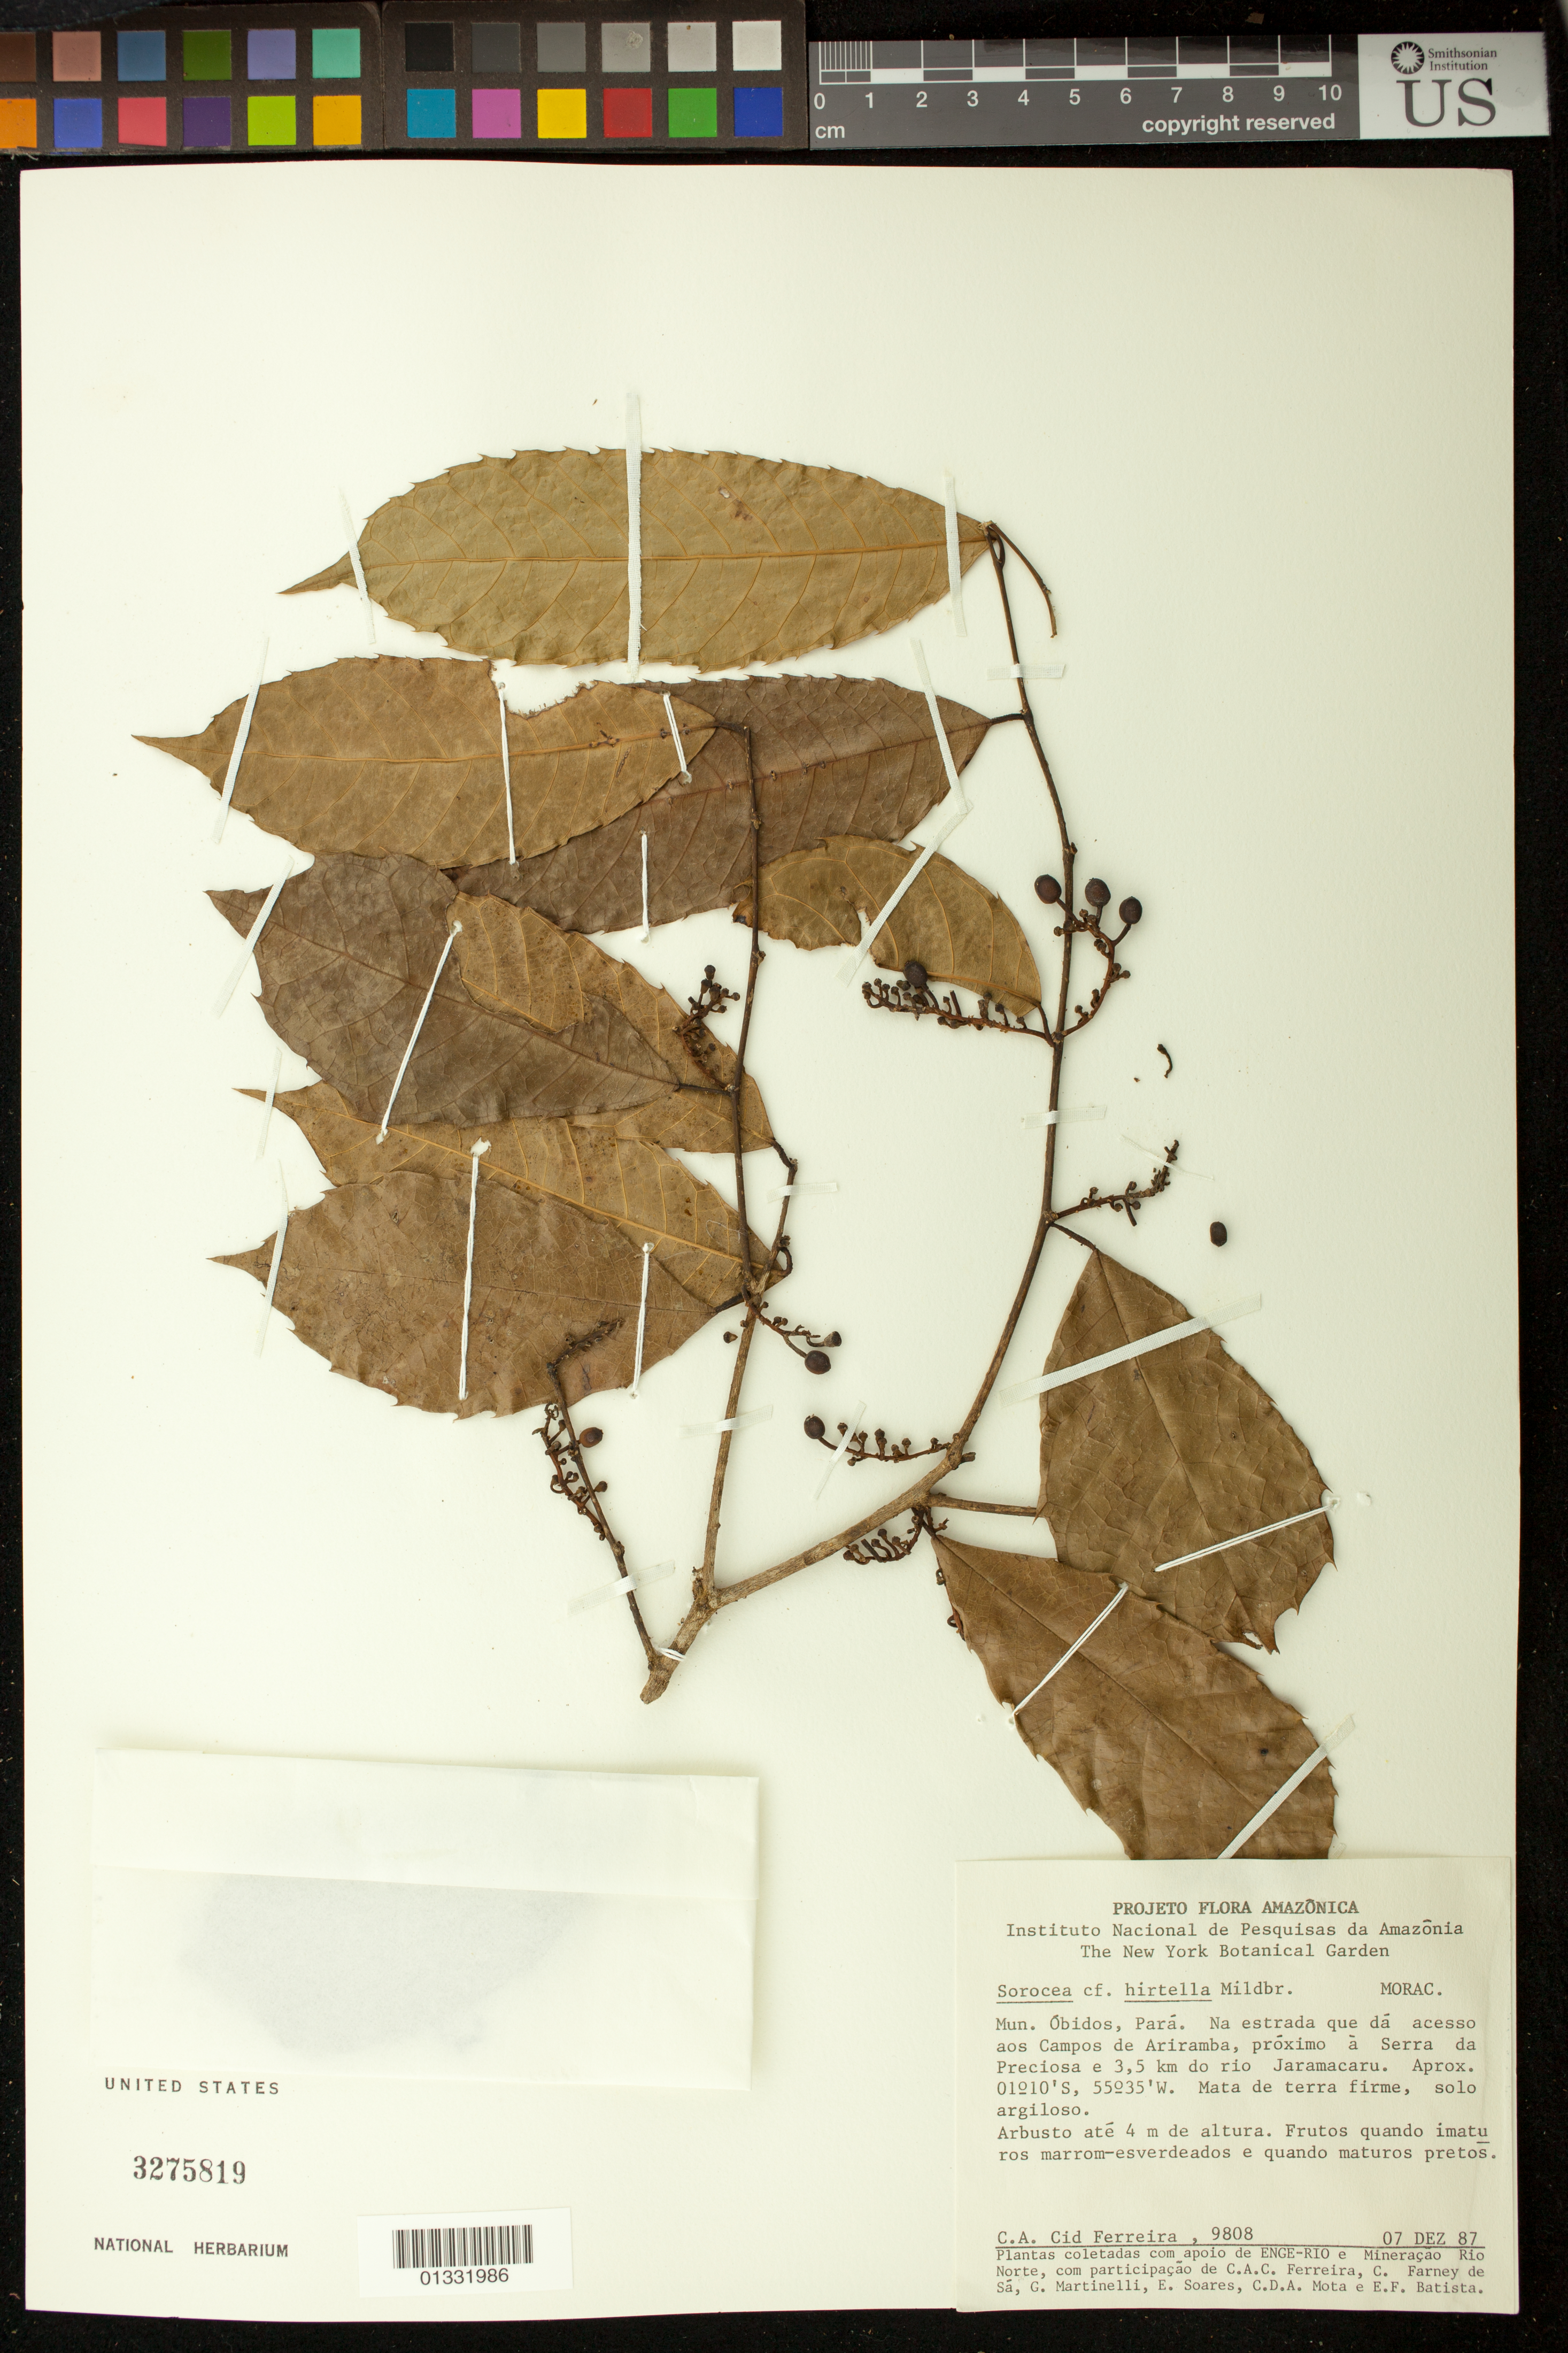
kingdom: Plantae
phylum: Tracheophyta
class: Magnoliopsida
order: Rosales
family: Moraceae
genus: Sorocea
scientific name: Sorocea hirtella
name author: Mildbr.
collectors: C. A. Cid Ferreira, C. F. Silva, C. Martinelli, E. Soares, C. D. A. Mota & E. F. Batista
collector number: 9808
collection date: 1987-12-07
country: Brazil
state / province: Pará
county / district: Óbidos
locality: Na estrada que dá acesso aos Campos de Ariramba, próximo à Serra da Preciosa e 3,5km do Rio Jaramacaru.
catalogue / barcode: US 3275819